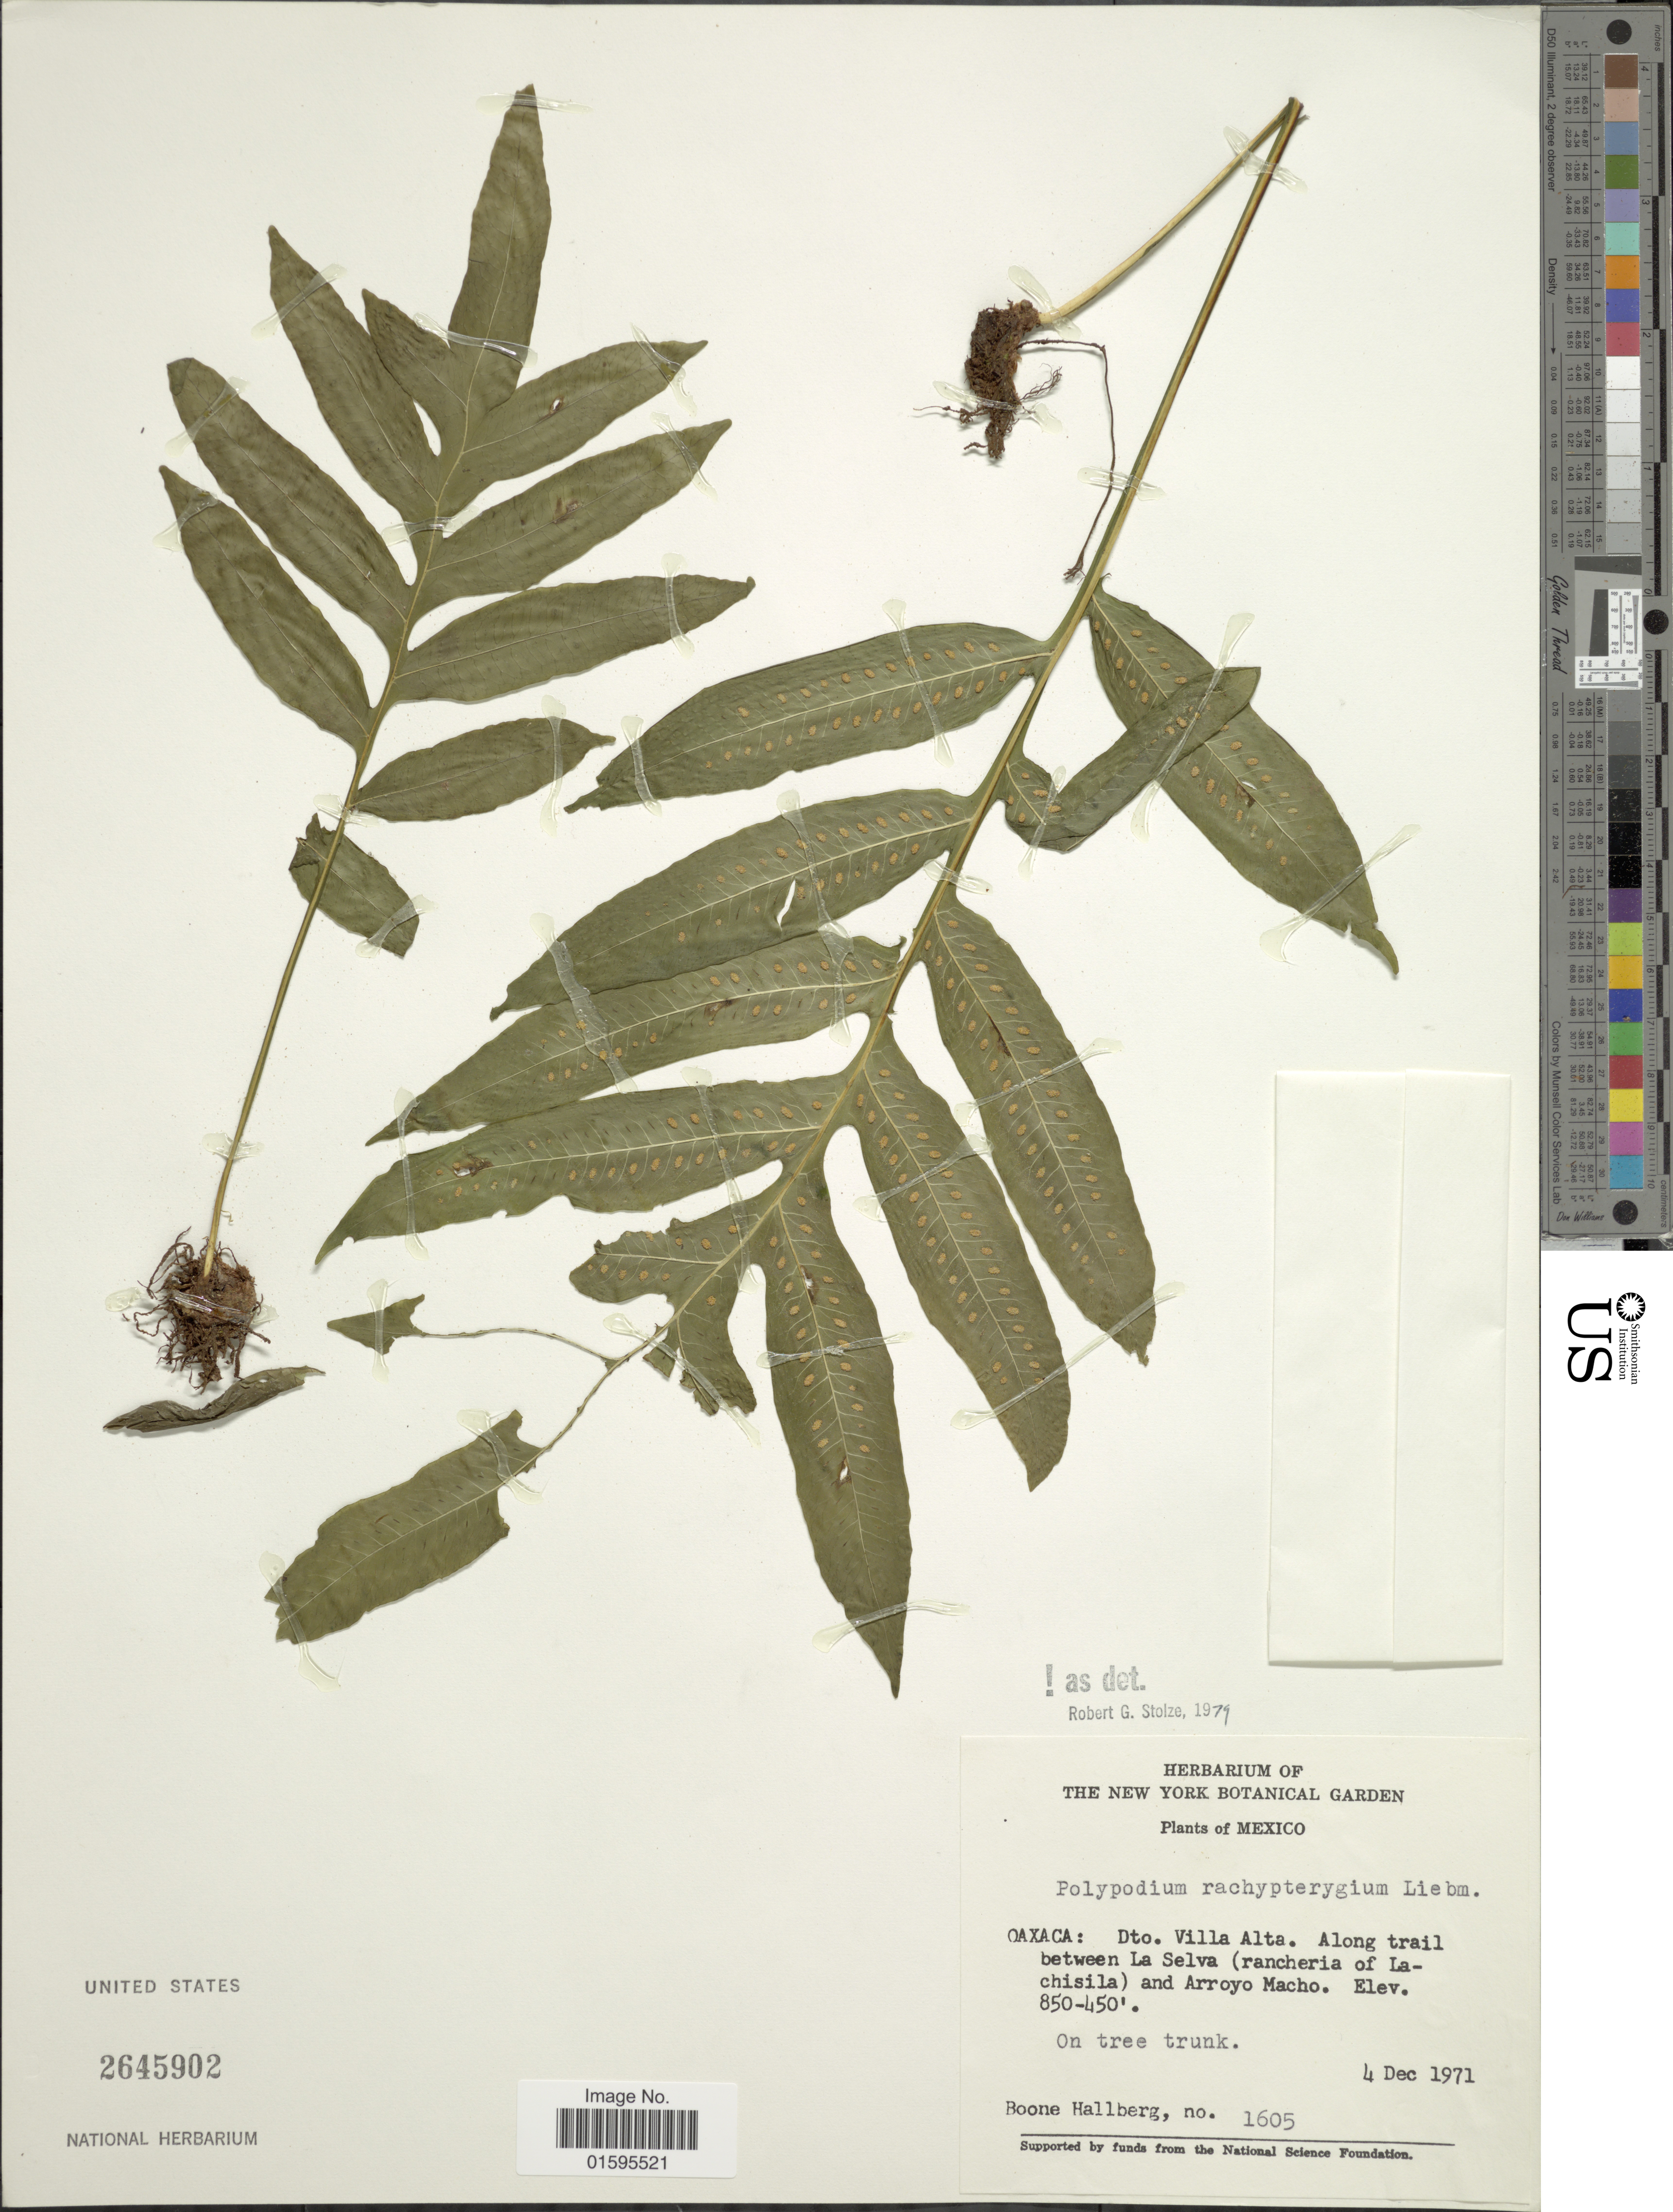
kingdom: Plantae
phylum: Tracheophyta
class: Polypodiopsida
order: Polypodiales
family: Polypodiaceae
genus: Polypodium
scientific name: Polypodium rhachipterygium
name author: Liebm.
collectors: B. Hallberg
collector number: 1605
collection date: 1971-12-04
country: Mexico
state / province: Oaxaca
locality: Oaxaca: Dto. Villa Alta., along trail between La Selva (rancheria of Lachisila) and Arroyo Macho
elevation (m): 137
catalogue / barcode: US 2645902